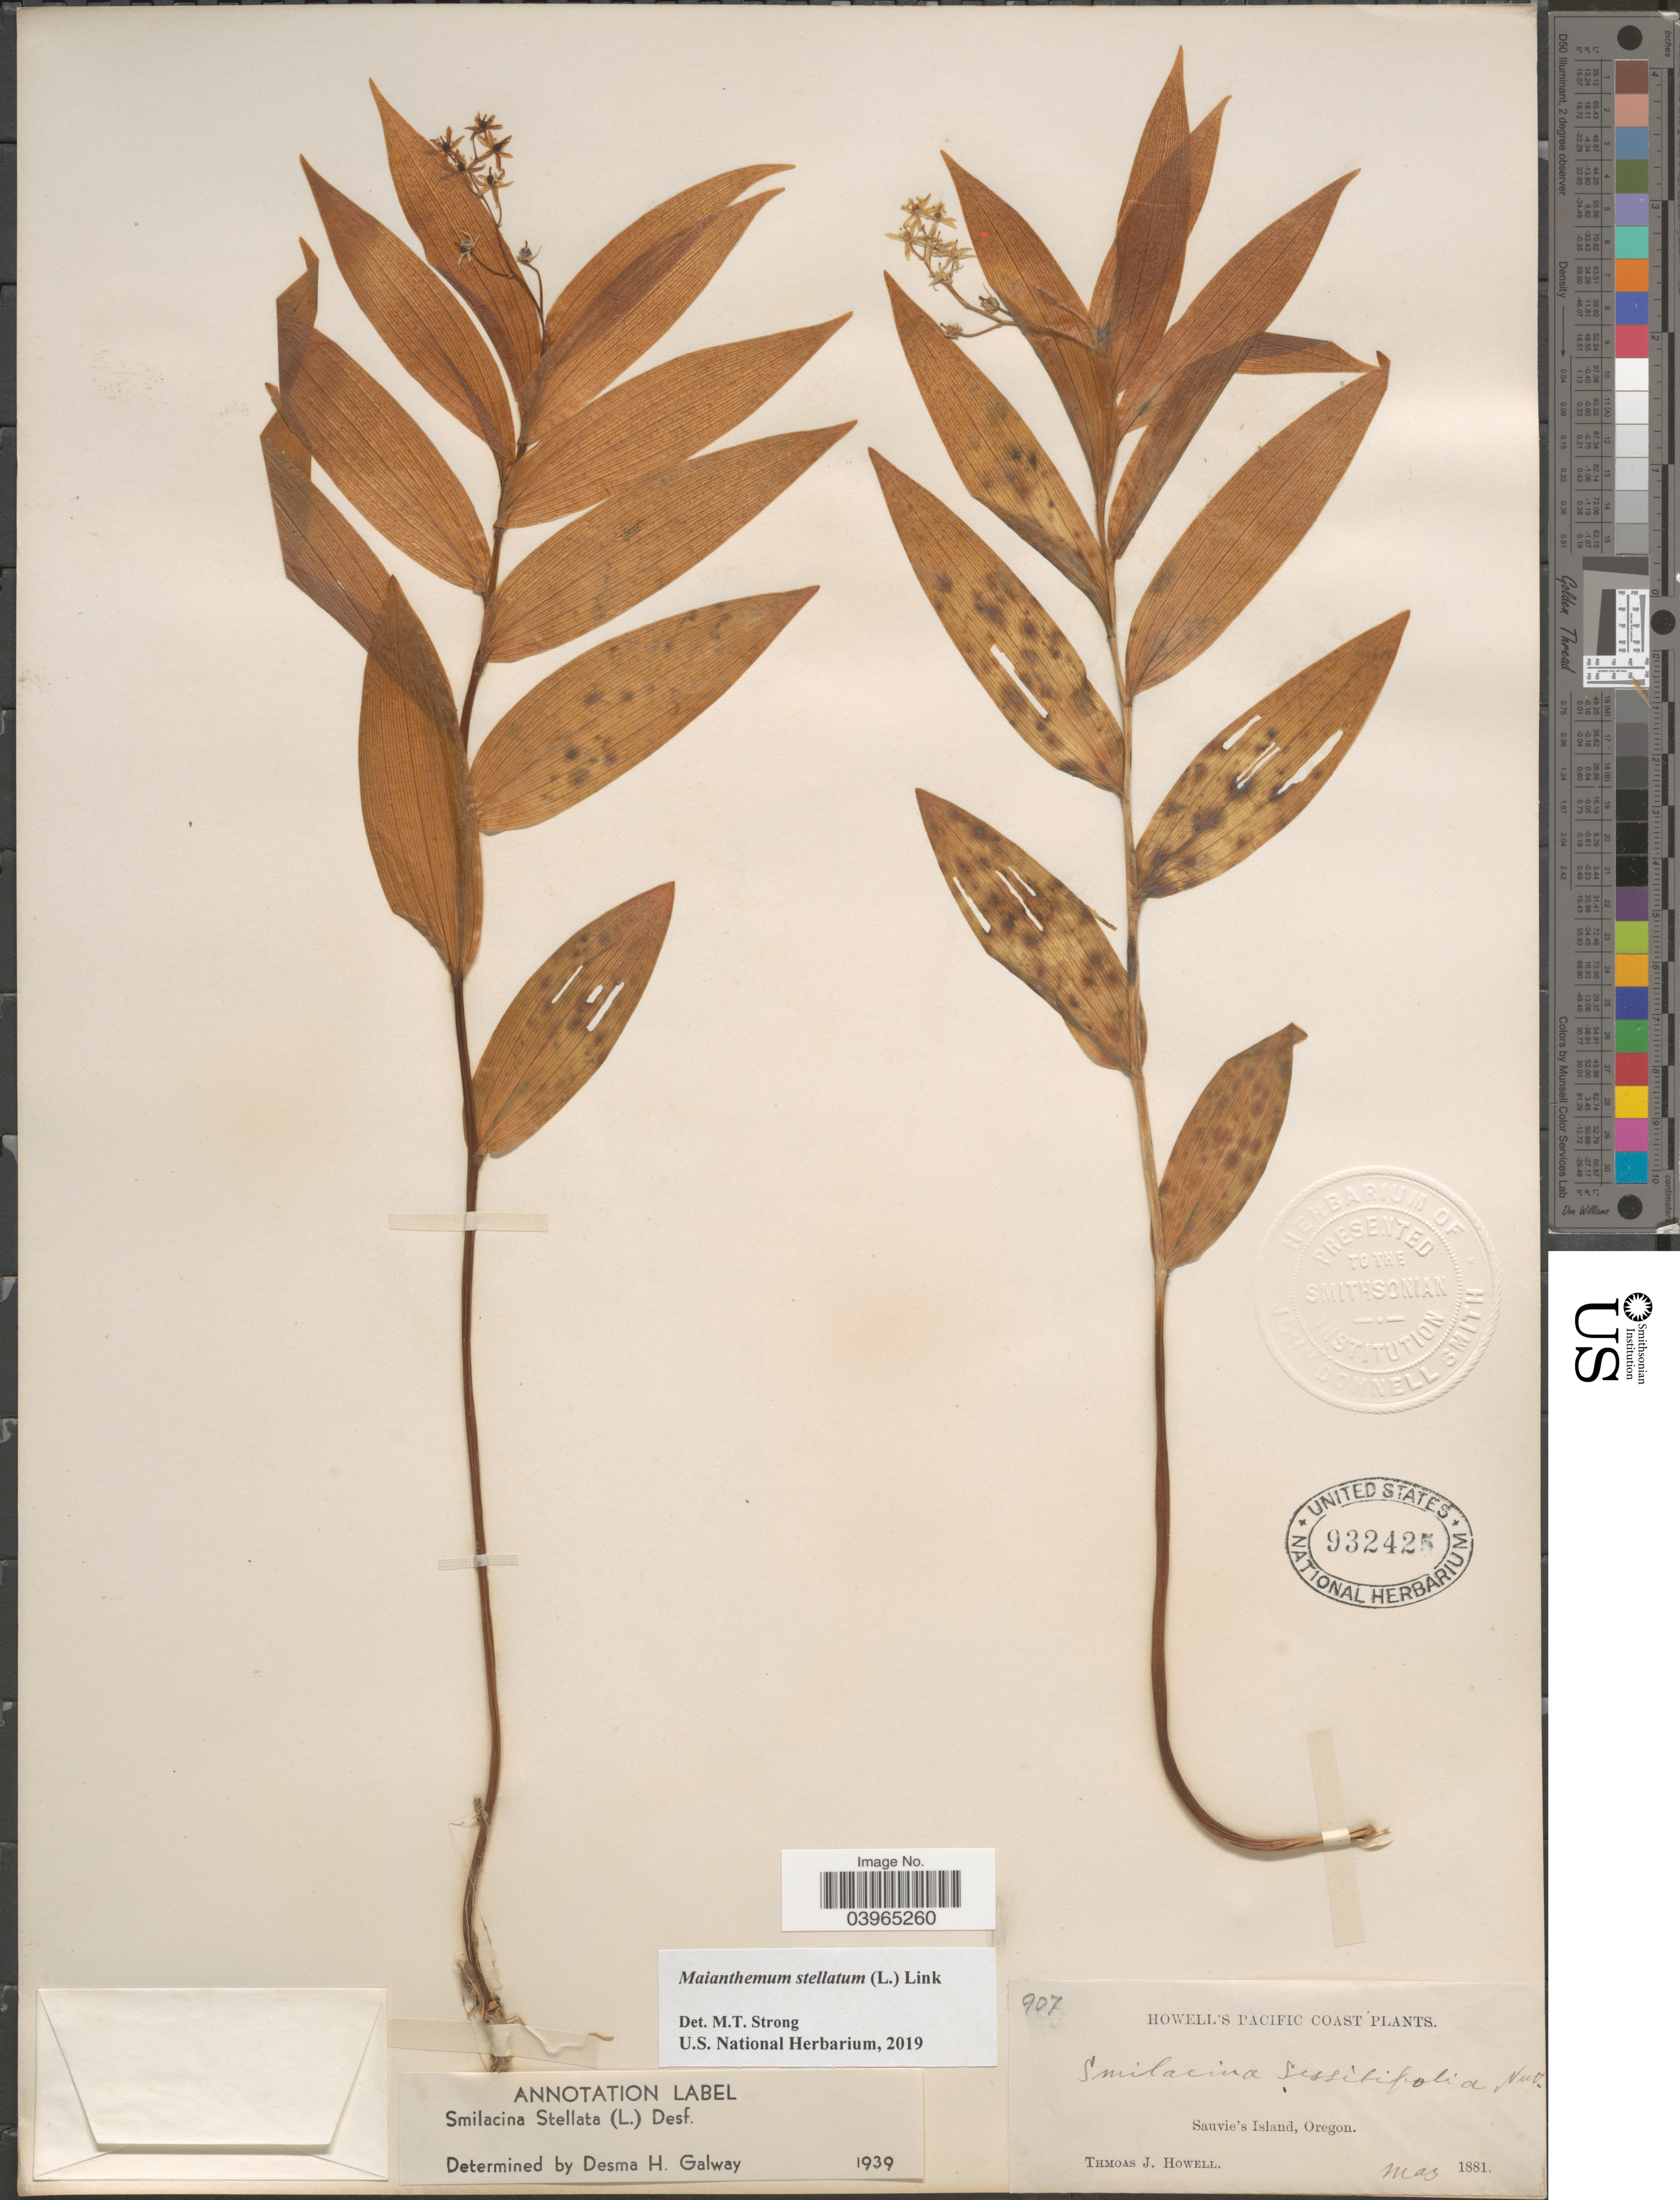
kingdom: Plantae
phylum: Tracheophyta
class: Liliopsida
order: Asparagales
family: Asparagaceae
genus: Maianthemum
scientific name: Maianthemum stellatum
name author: (L.) Link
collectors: T. J. Howell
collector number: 907?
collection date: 1881-03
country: United States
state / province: Oregon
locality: Pacific Coast. Sauvie's Island.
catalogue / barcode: US 932425